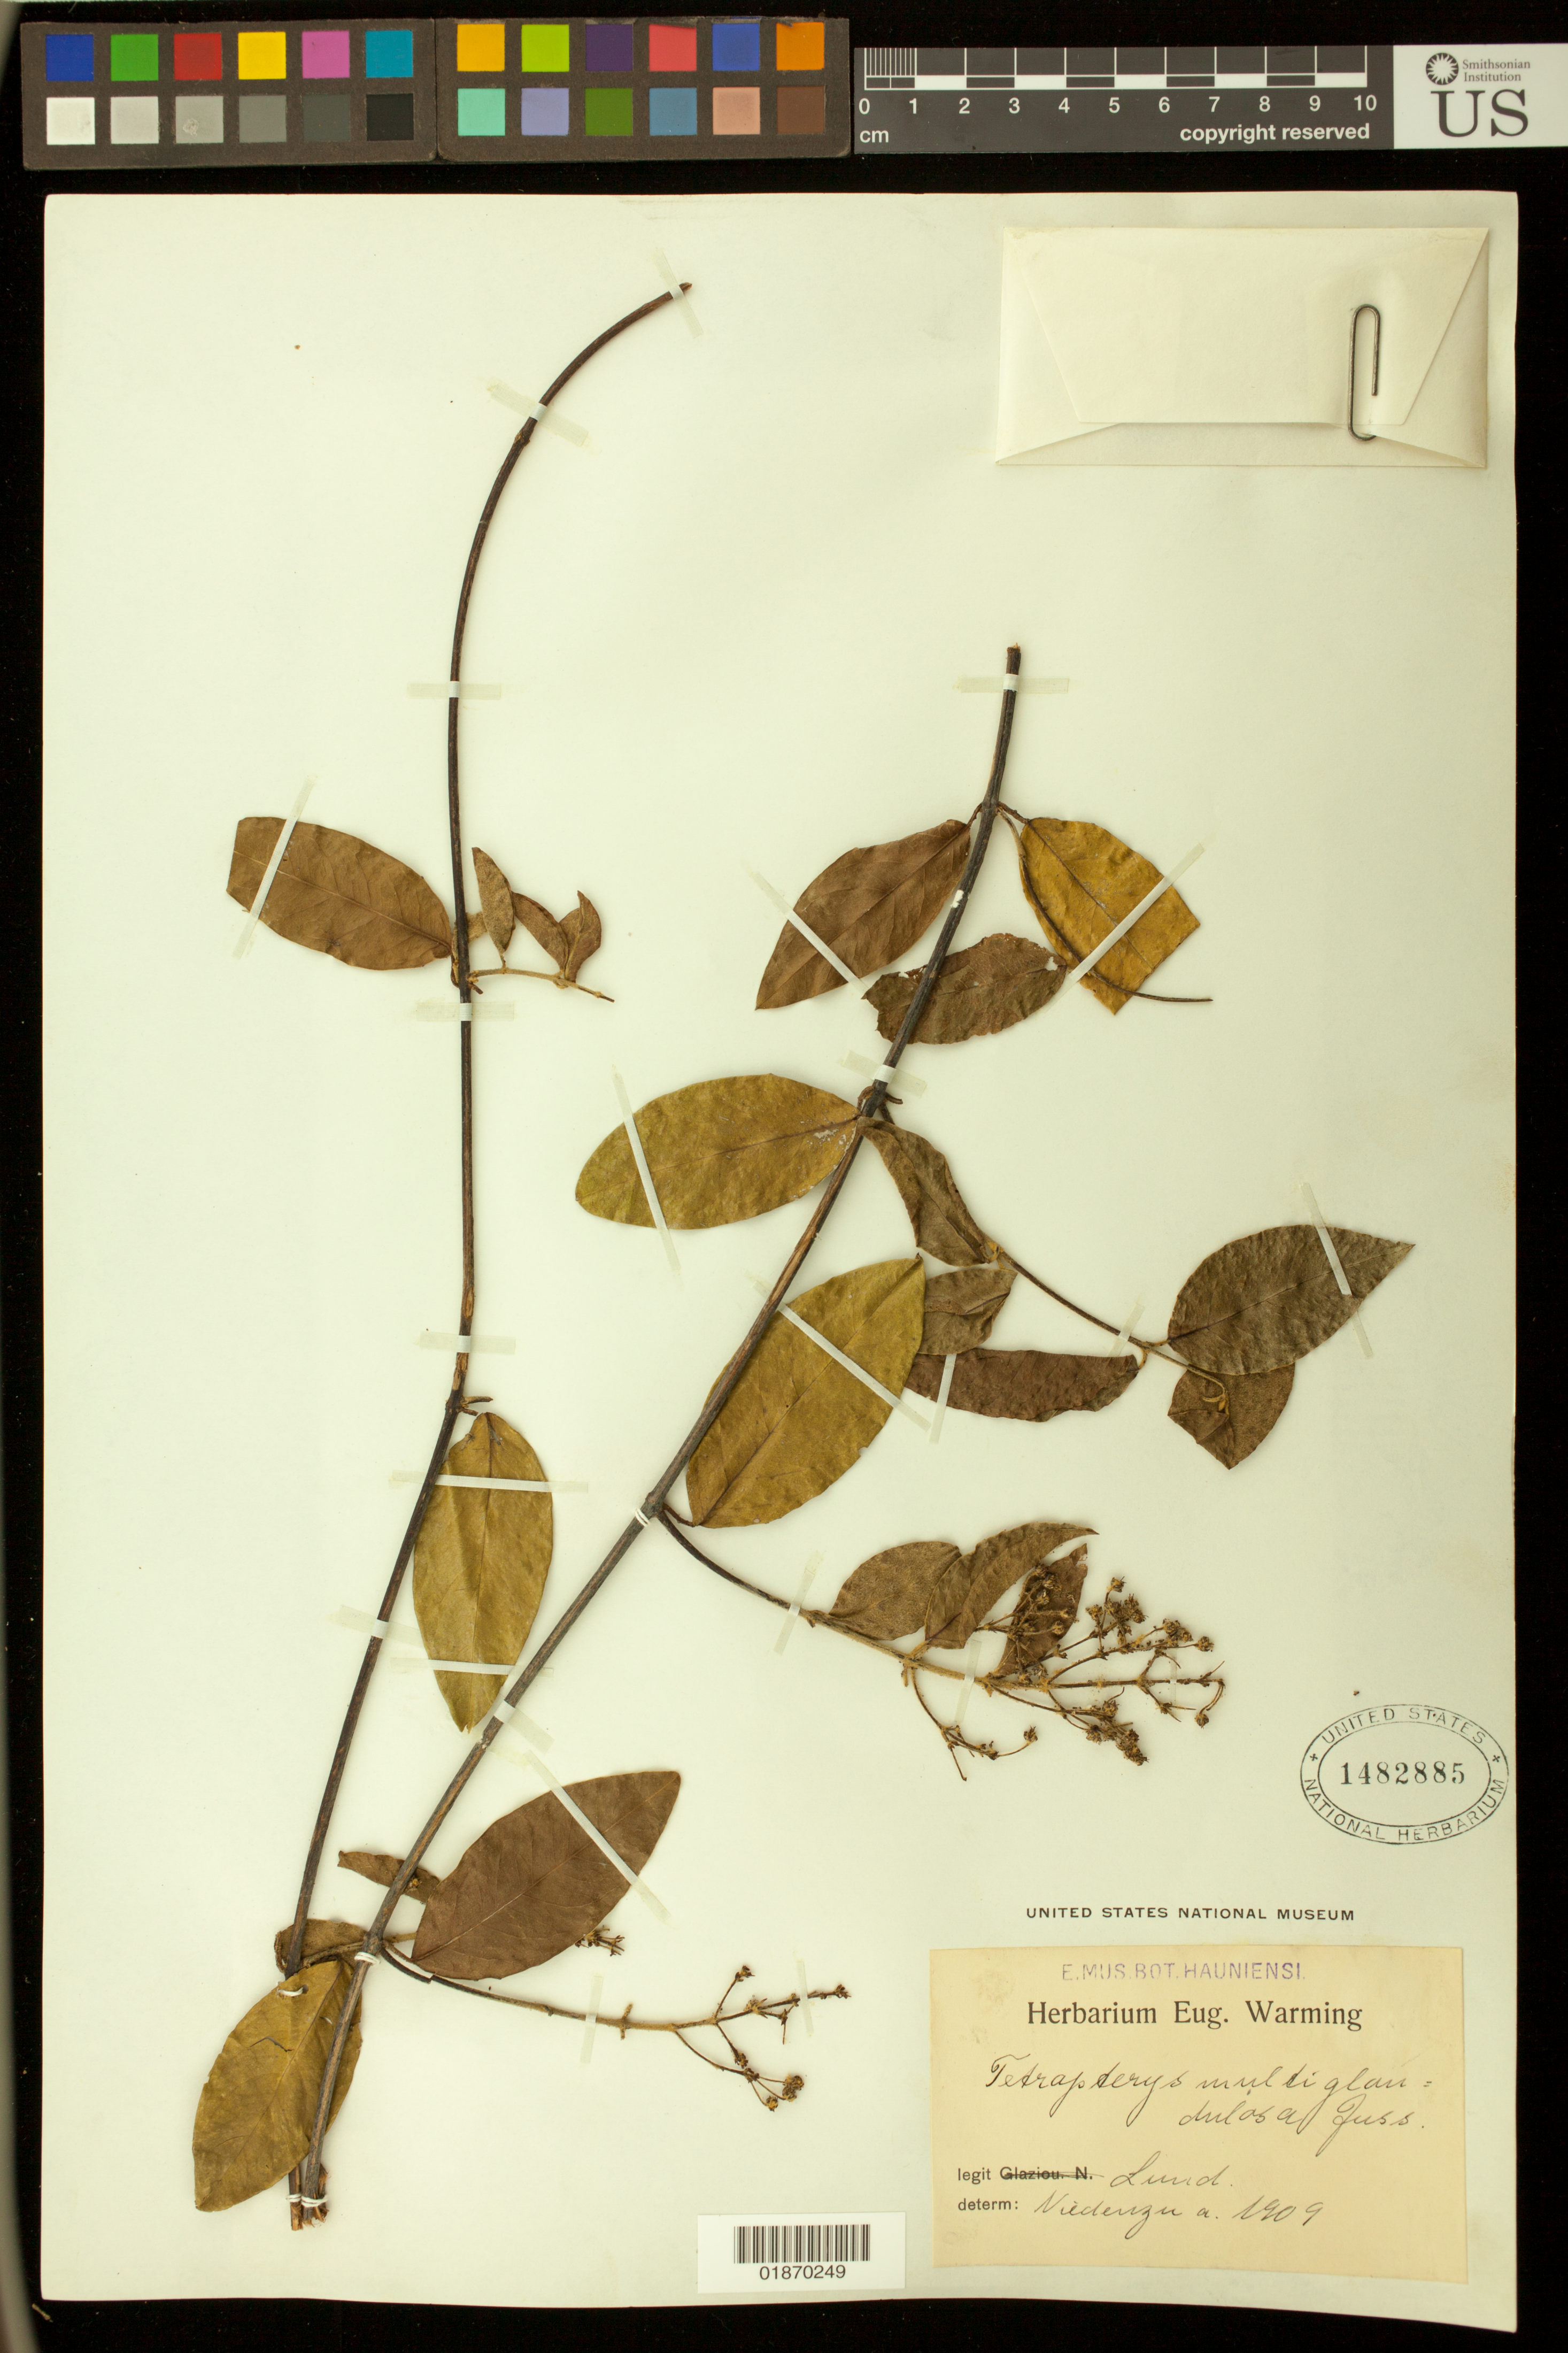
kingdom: Plantae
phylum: Tracheophyta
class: Magnoliopsida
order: Malpighiales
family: Malpighiaceae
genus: Niedenzuella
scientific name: Niedenzuella multiglandulosa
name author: (A. Juss.) W.R. Anderson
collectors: -- Lund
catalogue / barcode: US 1482885